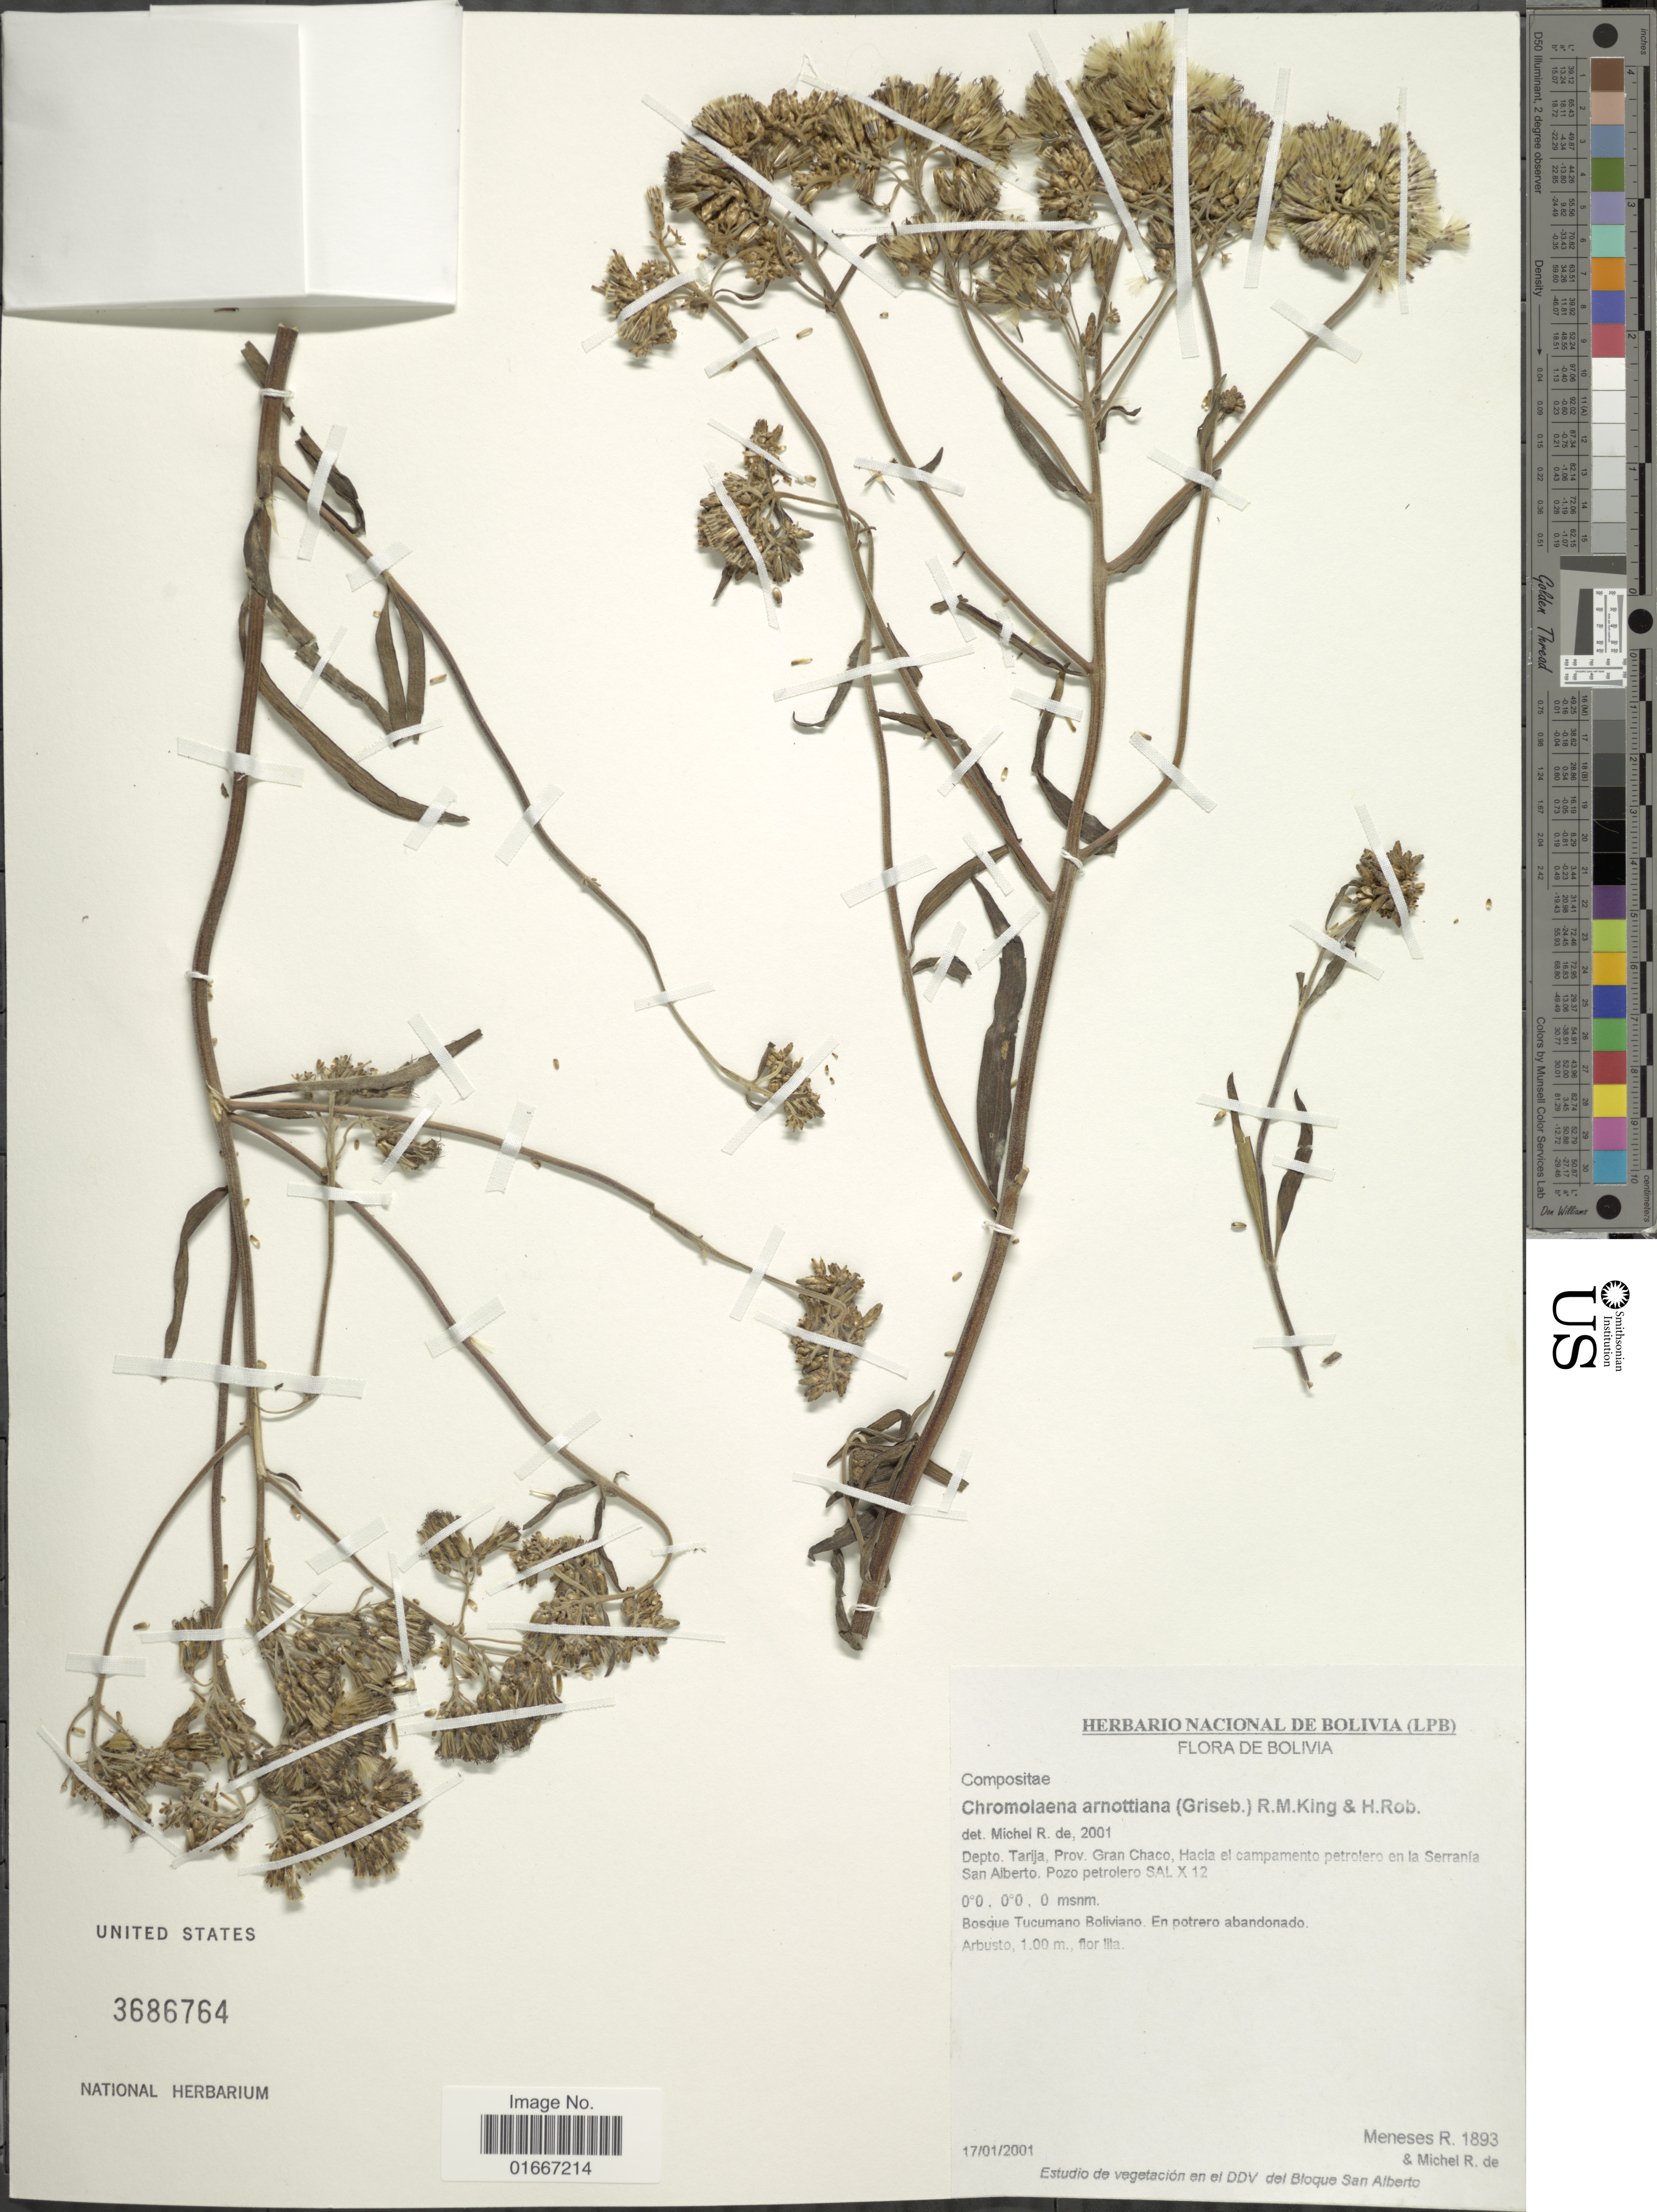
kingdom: Plantae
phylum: Tracheophyta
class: Magnoliopsida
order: Asterales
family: Asteraceae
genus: Chromolaena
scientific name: Chromolaena arnottiana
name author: (Griseb.) R.M. King & H. Rob.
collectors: R. I. Meneses & d. Michel R.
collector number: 1893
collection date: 2001-01-17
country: Bolivia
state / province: Tarija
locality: Prov. Gran Chaco, Hacia el campamento petrolero en la Serrania San Alberto, Pozo petrolero SAL [Foreign script] 12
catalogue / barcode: US 3686764